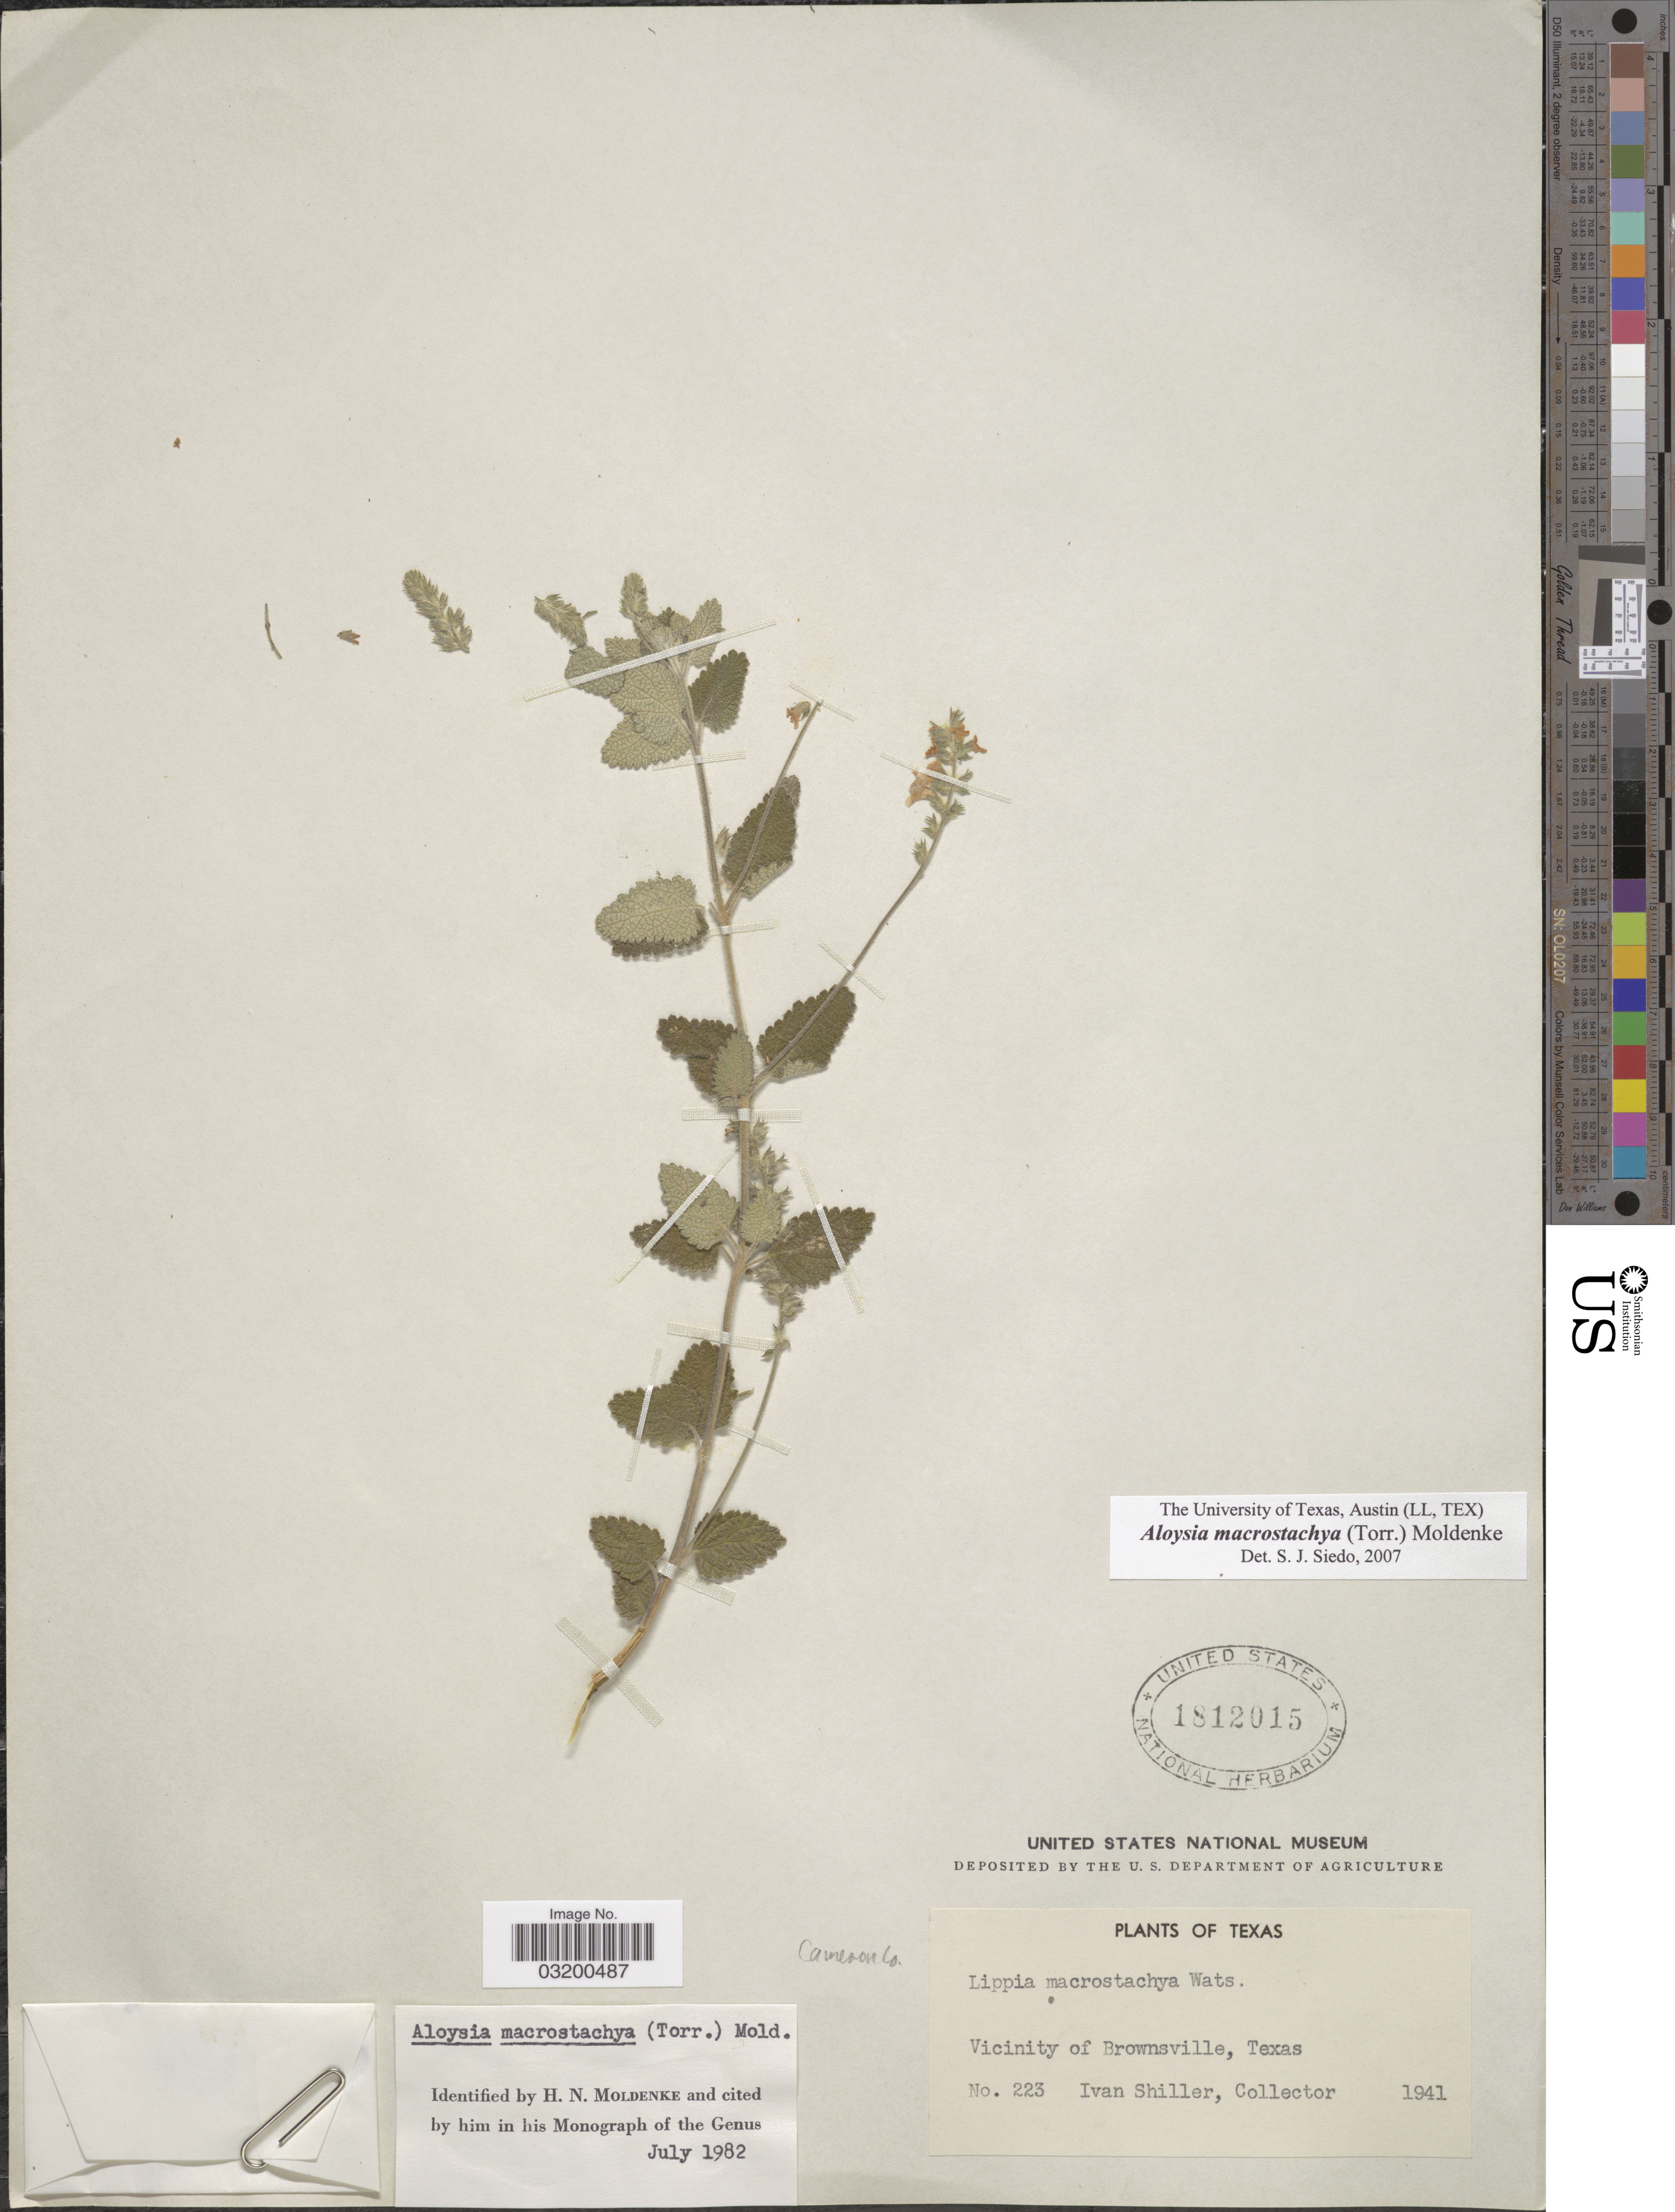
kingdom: Plantae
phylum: Tracheophyta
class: Magnoliopsida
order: Lamiales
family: Verbenaceae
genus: Aloysia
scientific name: Aloysia macrostachya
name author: (Torr.) Moldenke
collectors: I. Shiller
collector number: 223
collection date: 1941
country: United States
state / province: Texas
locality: Vicinity of Brownsville. Cameron Co.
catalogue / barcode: US 1812015